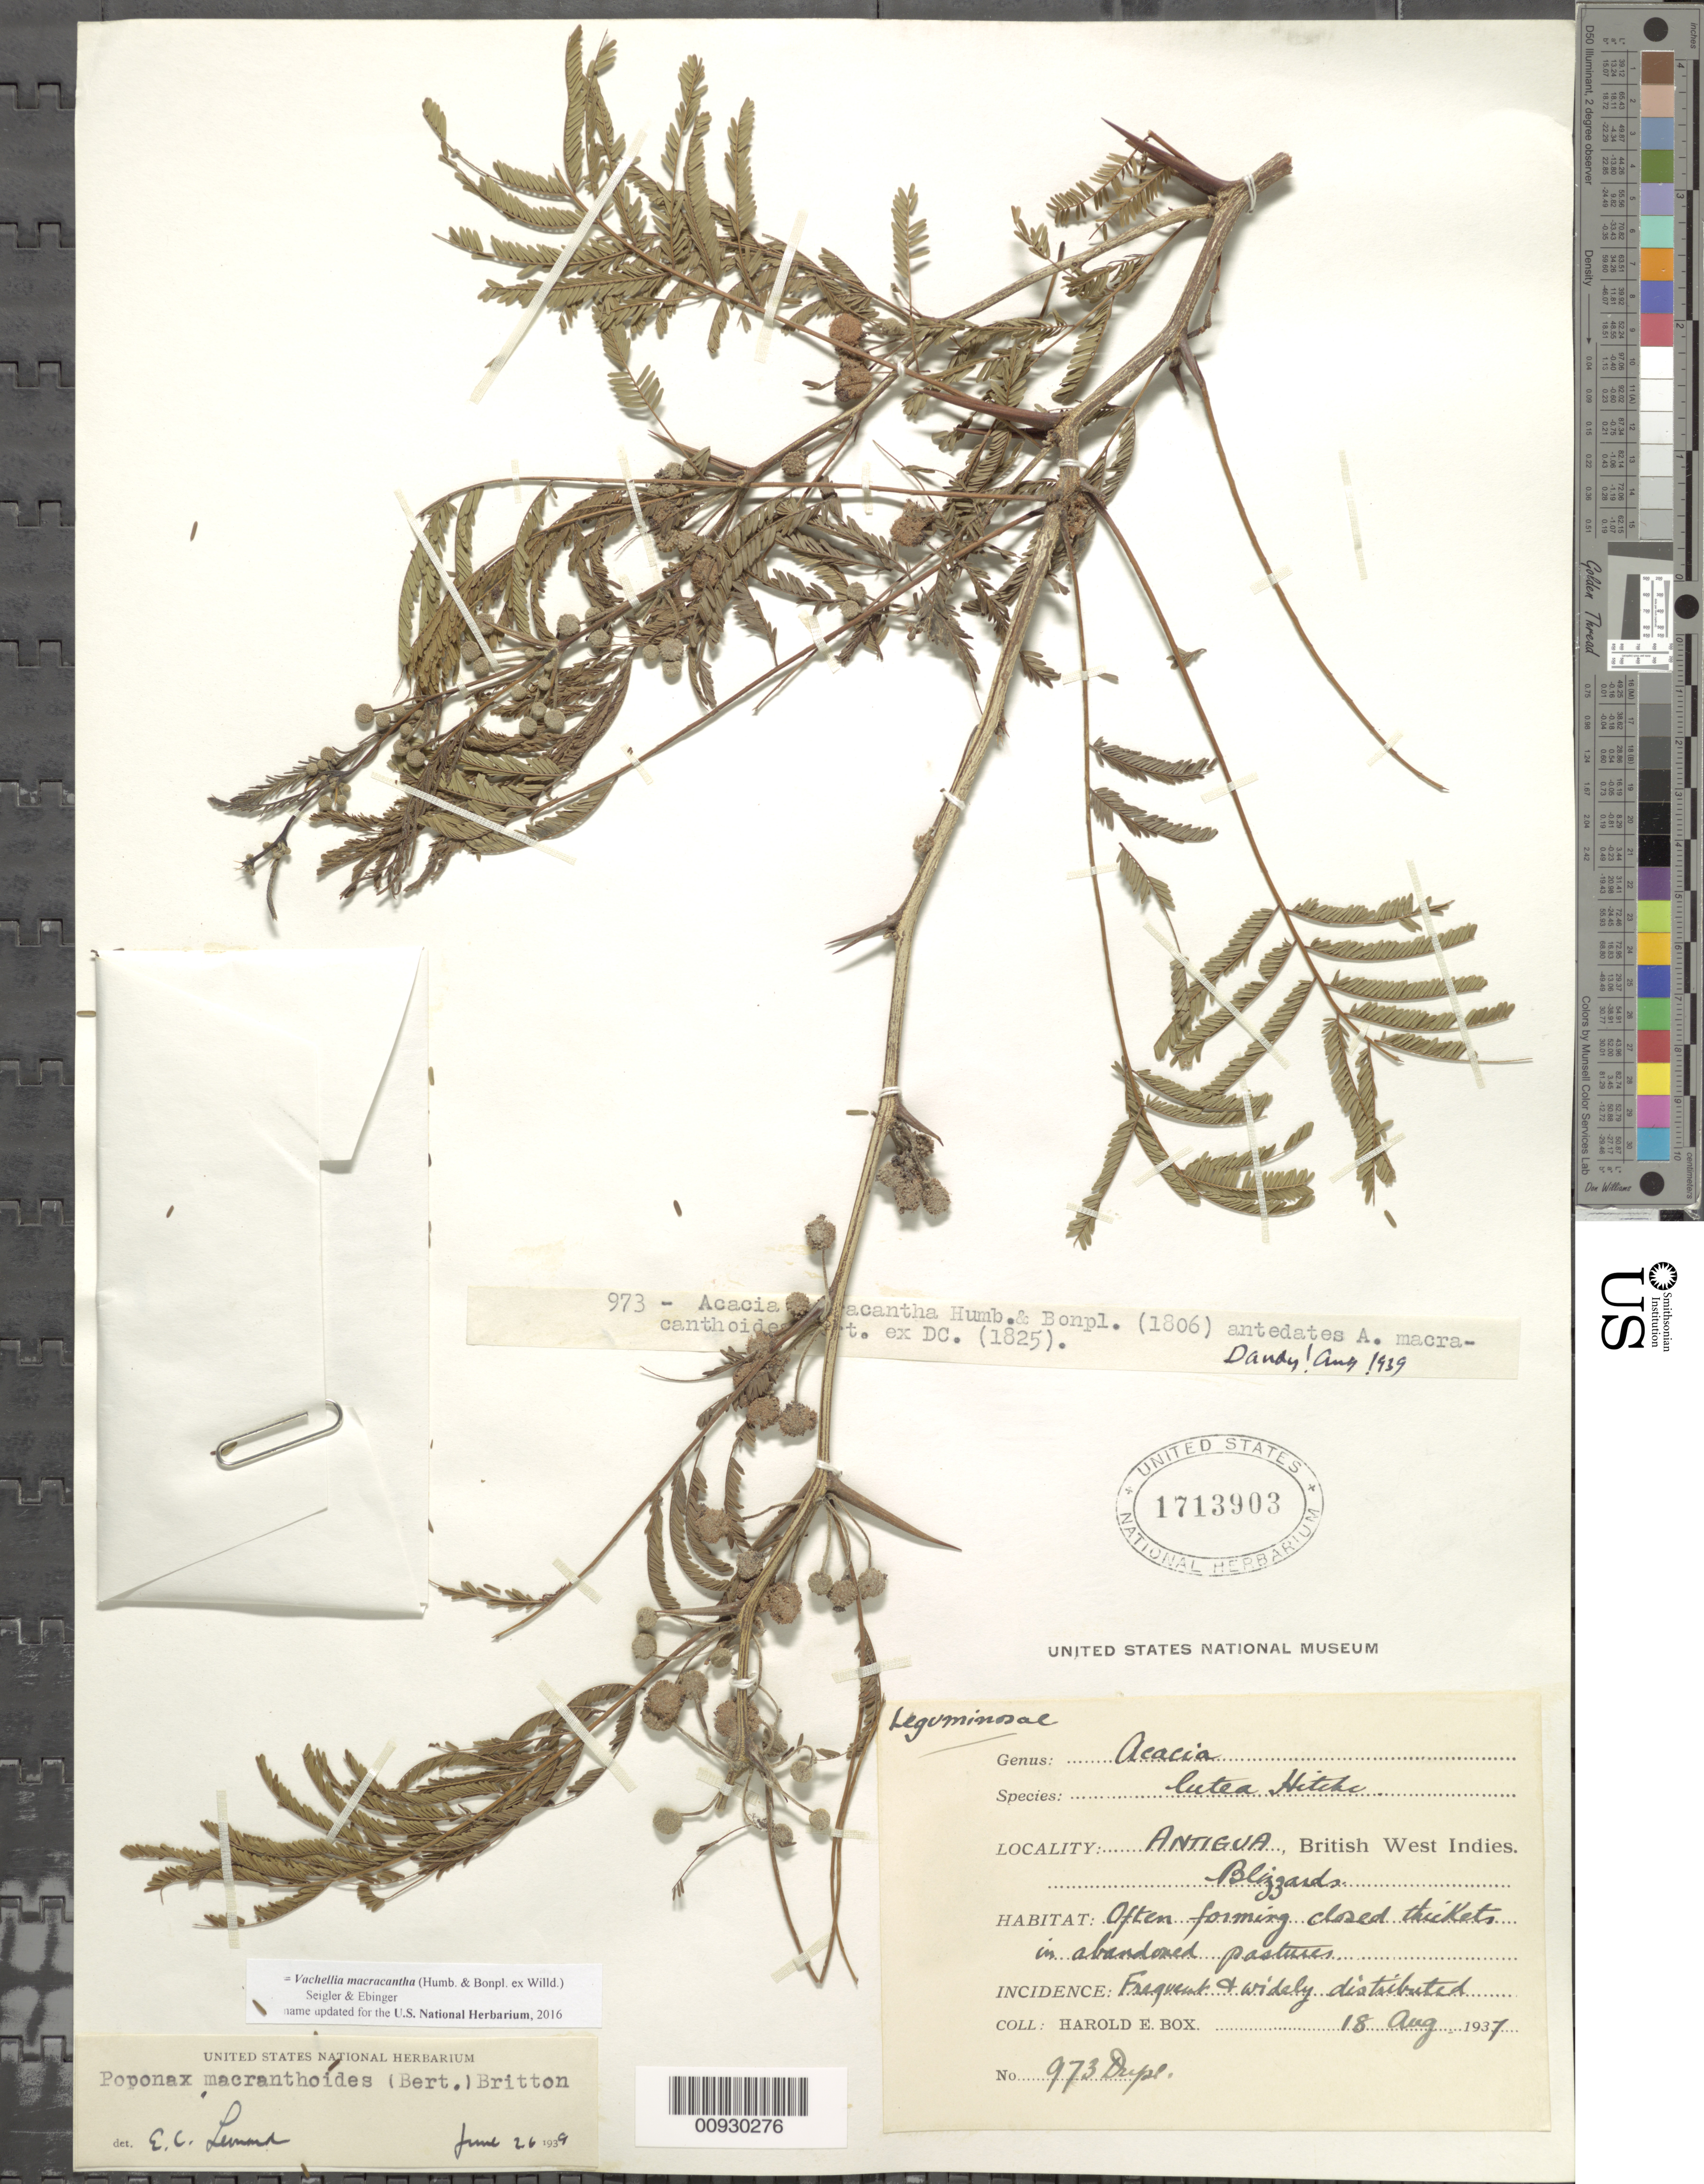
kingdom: Plantae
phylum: Tracheophyta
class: Magnoliopsida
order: Fabales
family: Fabaceae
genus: Vachellia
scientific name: Vachellia macracantha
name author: (Humb. & Bonpl. ex Willd.) Seigler & Ebinger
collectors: H. E. Box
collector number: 973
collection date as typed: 18 Aug 1937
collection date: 1937-08-18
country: Antigua and Barbuda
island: Antigua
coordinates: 0 N, 0 E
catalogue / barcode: US 1713903